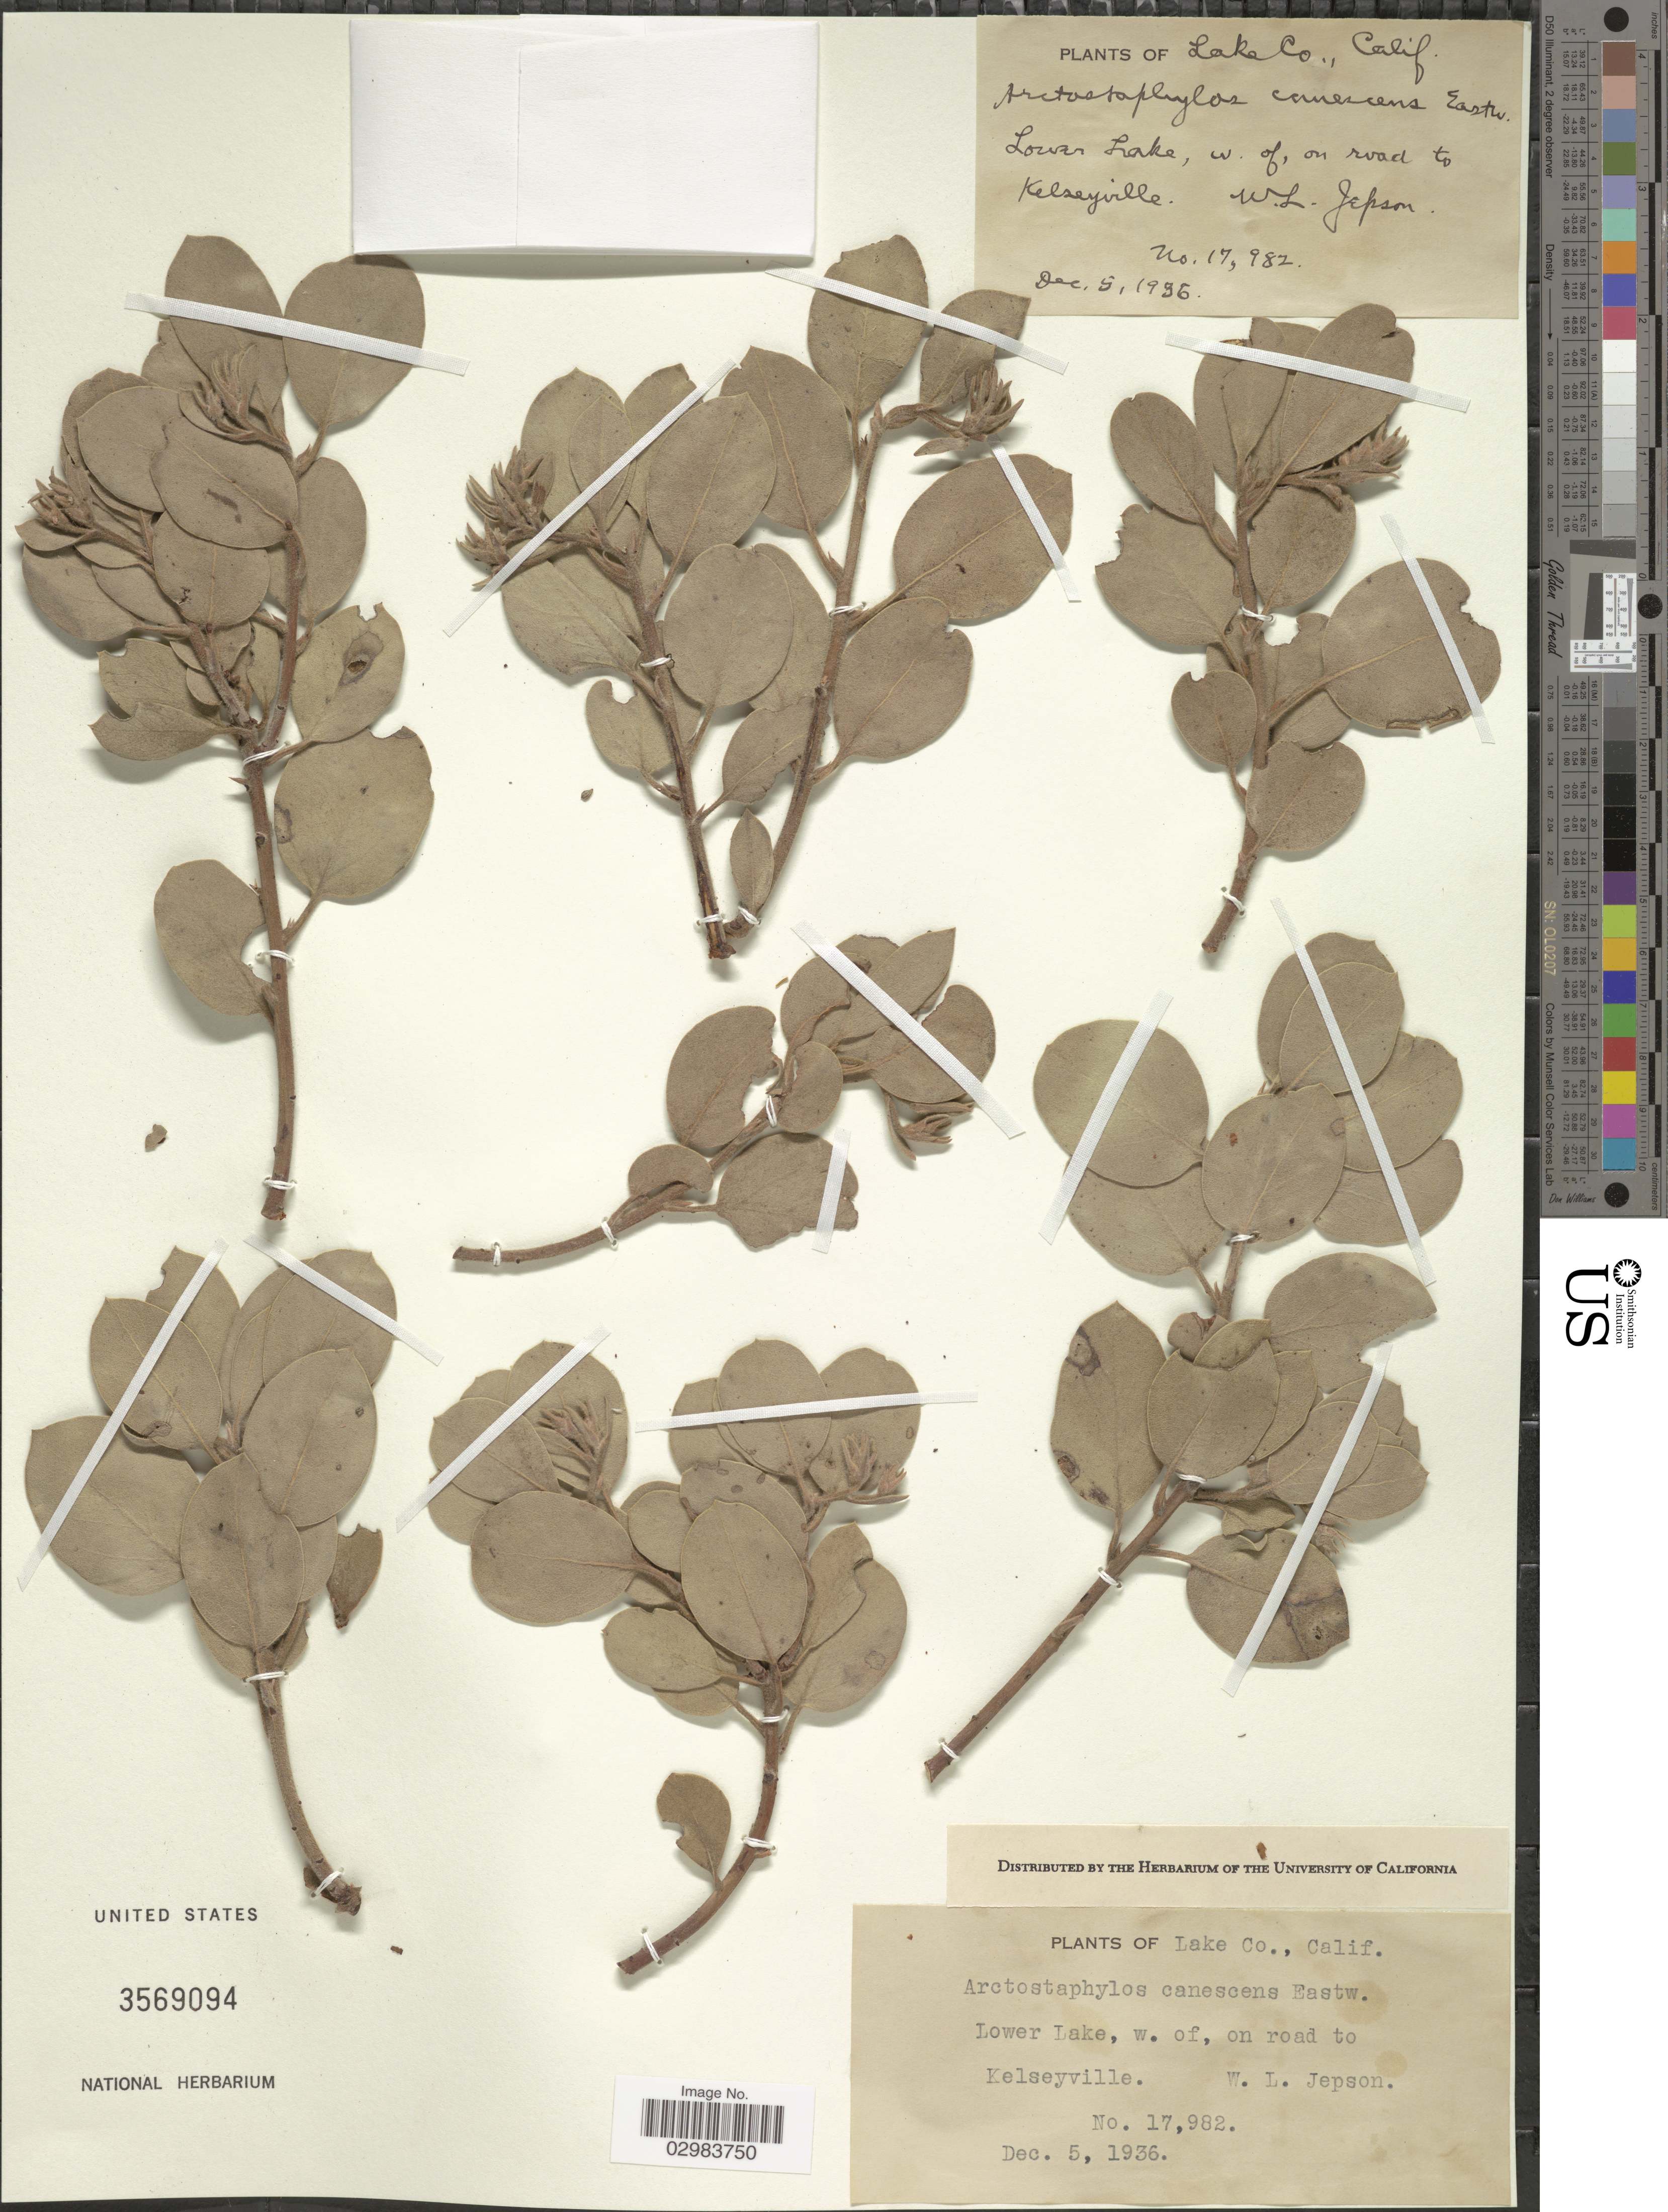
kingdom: Plantae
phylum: Tracheophyta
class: Magnoliopsida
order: Ericales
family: Ericaceae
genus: Arctostaphylos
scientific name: Arctostaphylos canescens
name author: Eastw.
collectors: W. L. Jepson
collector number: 17982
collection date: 1936-12-05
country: United States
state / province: California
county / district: Lake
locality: Lake Co., Lower Lake, w. of on road to Kelseyville.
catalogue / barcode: US 3569094